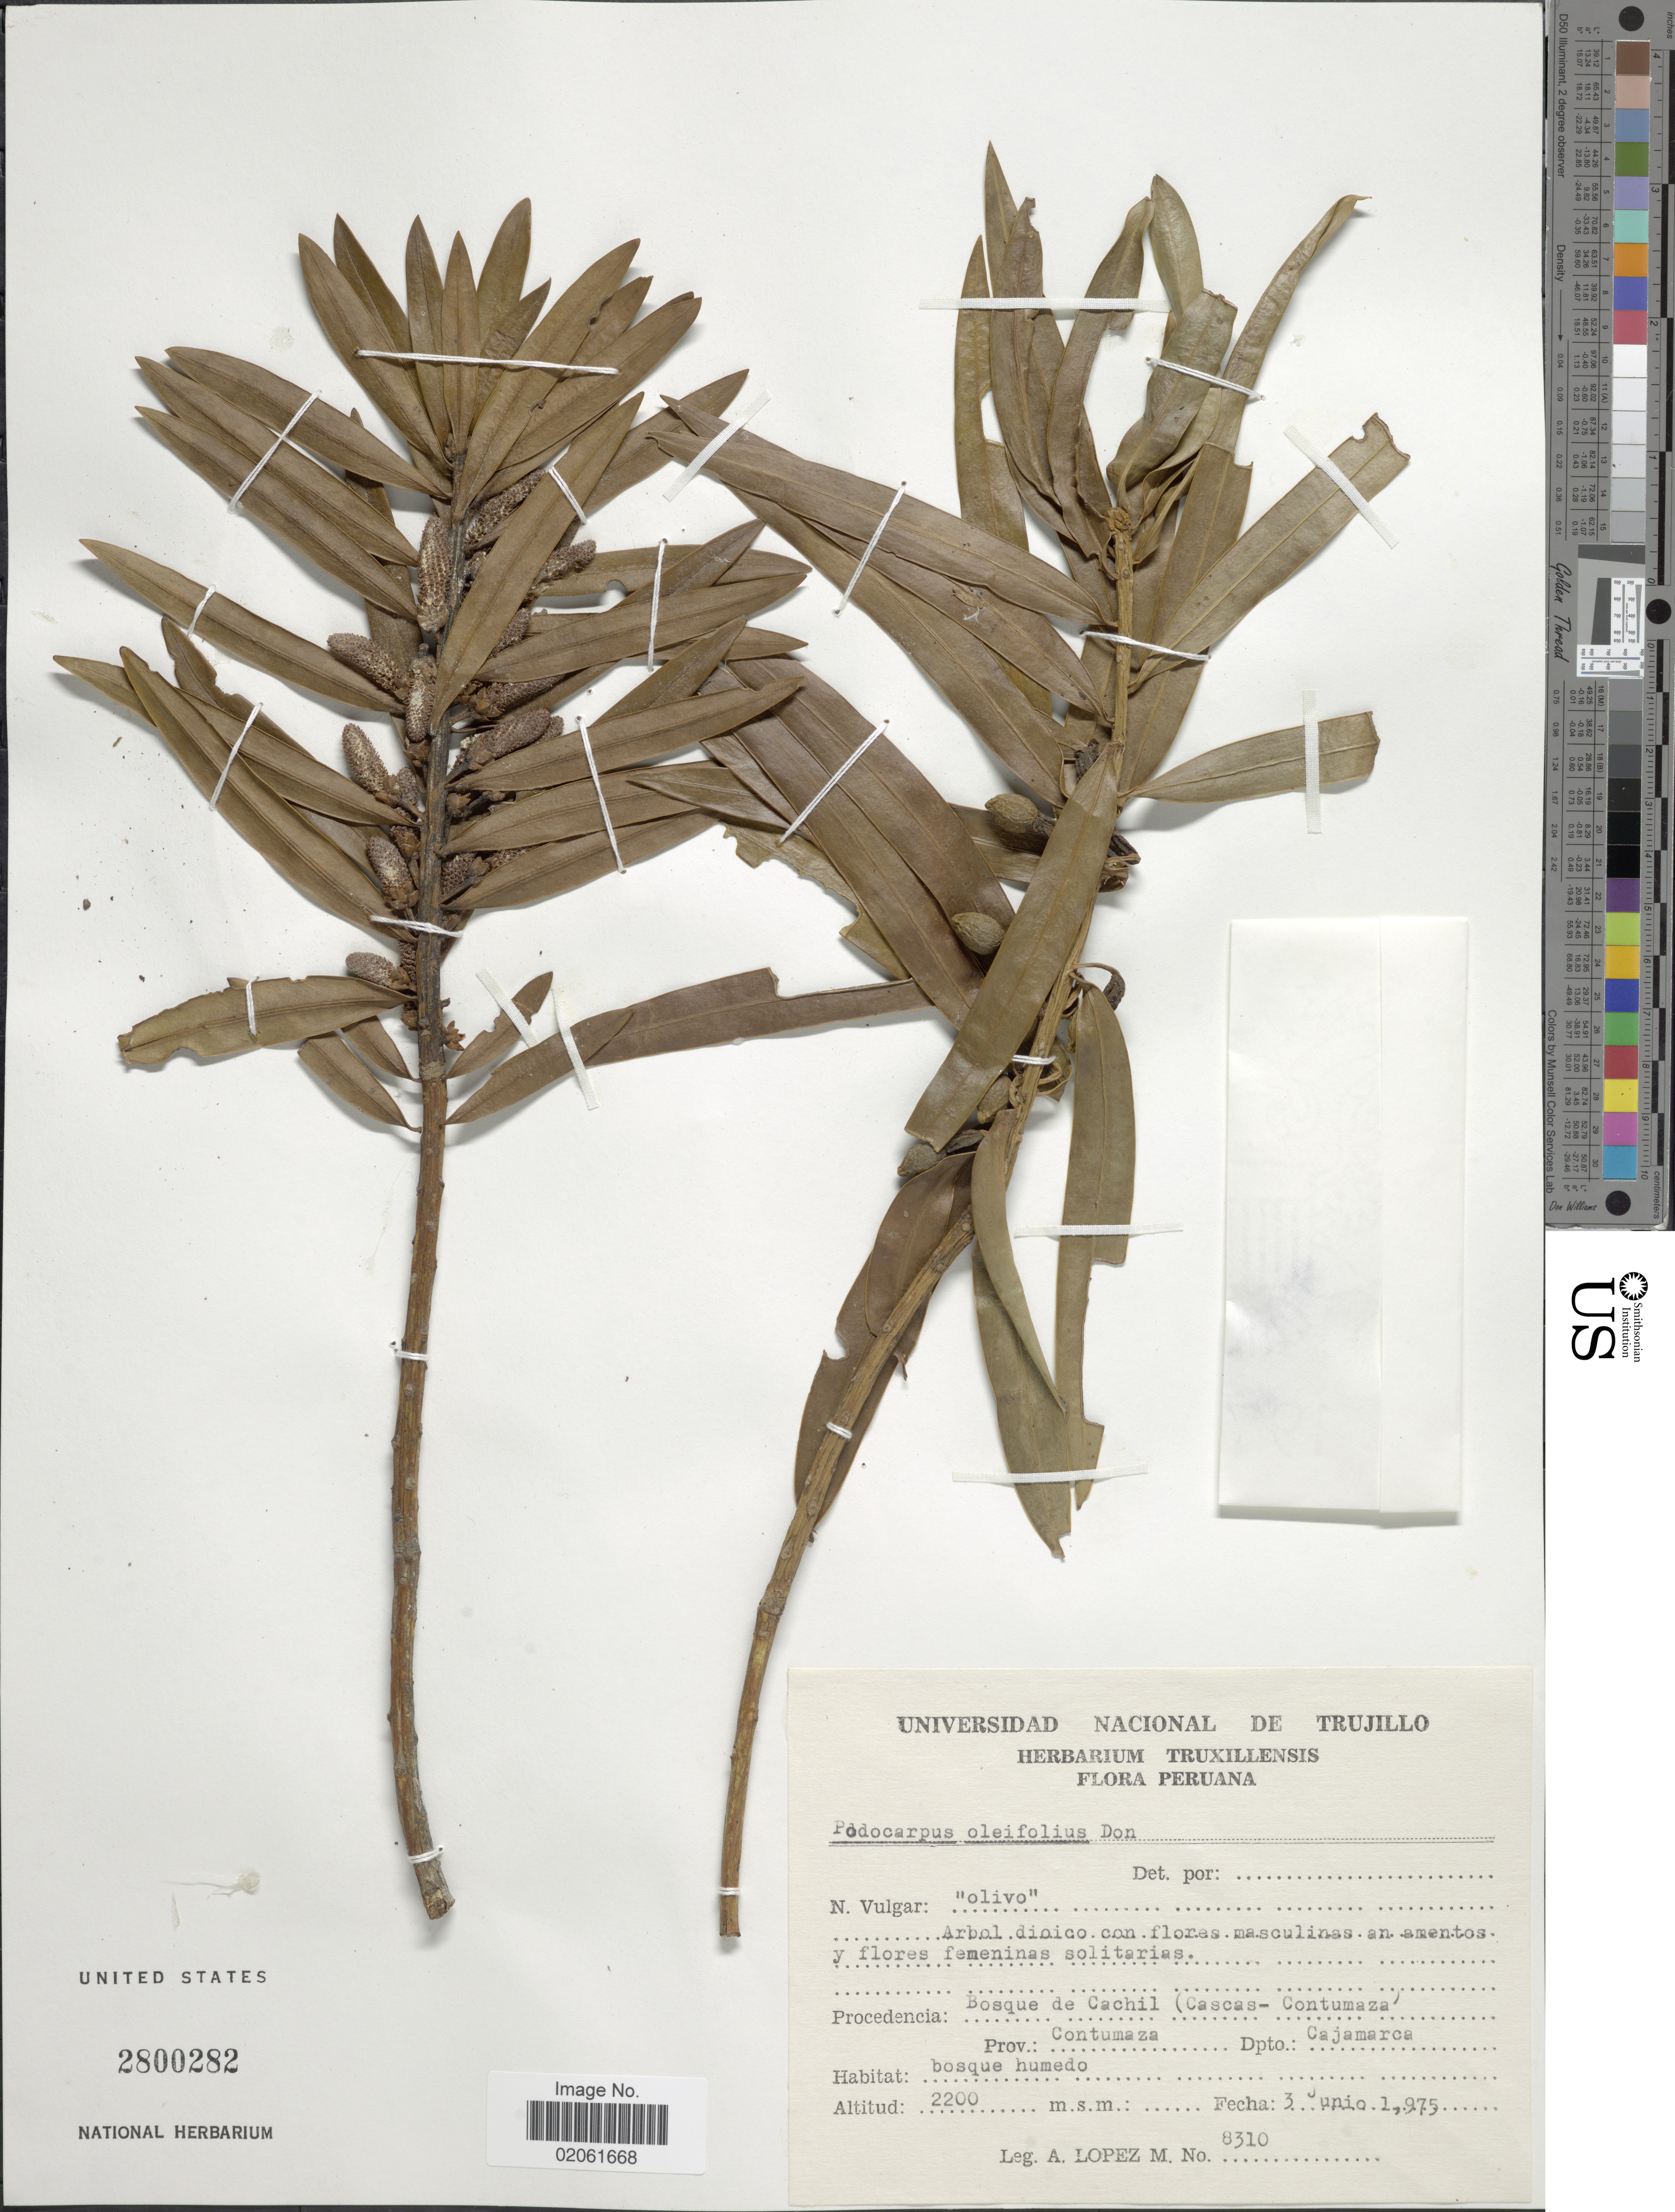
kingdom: Plantae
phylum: Tracheophyta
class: Pinopsida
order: Pinales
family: Podocarpaceae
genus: Podocarpus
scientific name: Podocarpus oleifolius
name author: D. Don ex Lamb.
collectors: A. López M.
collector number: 8310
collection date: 1975-06-03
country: Peru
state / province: Cajamarca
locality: Procedencia: Bosque de Cachil (Cascas-Contumaza), Prov. Contumaza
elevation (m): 2200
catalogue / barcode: US 2800282